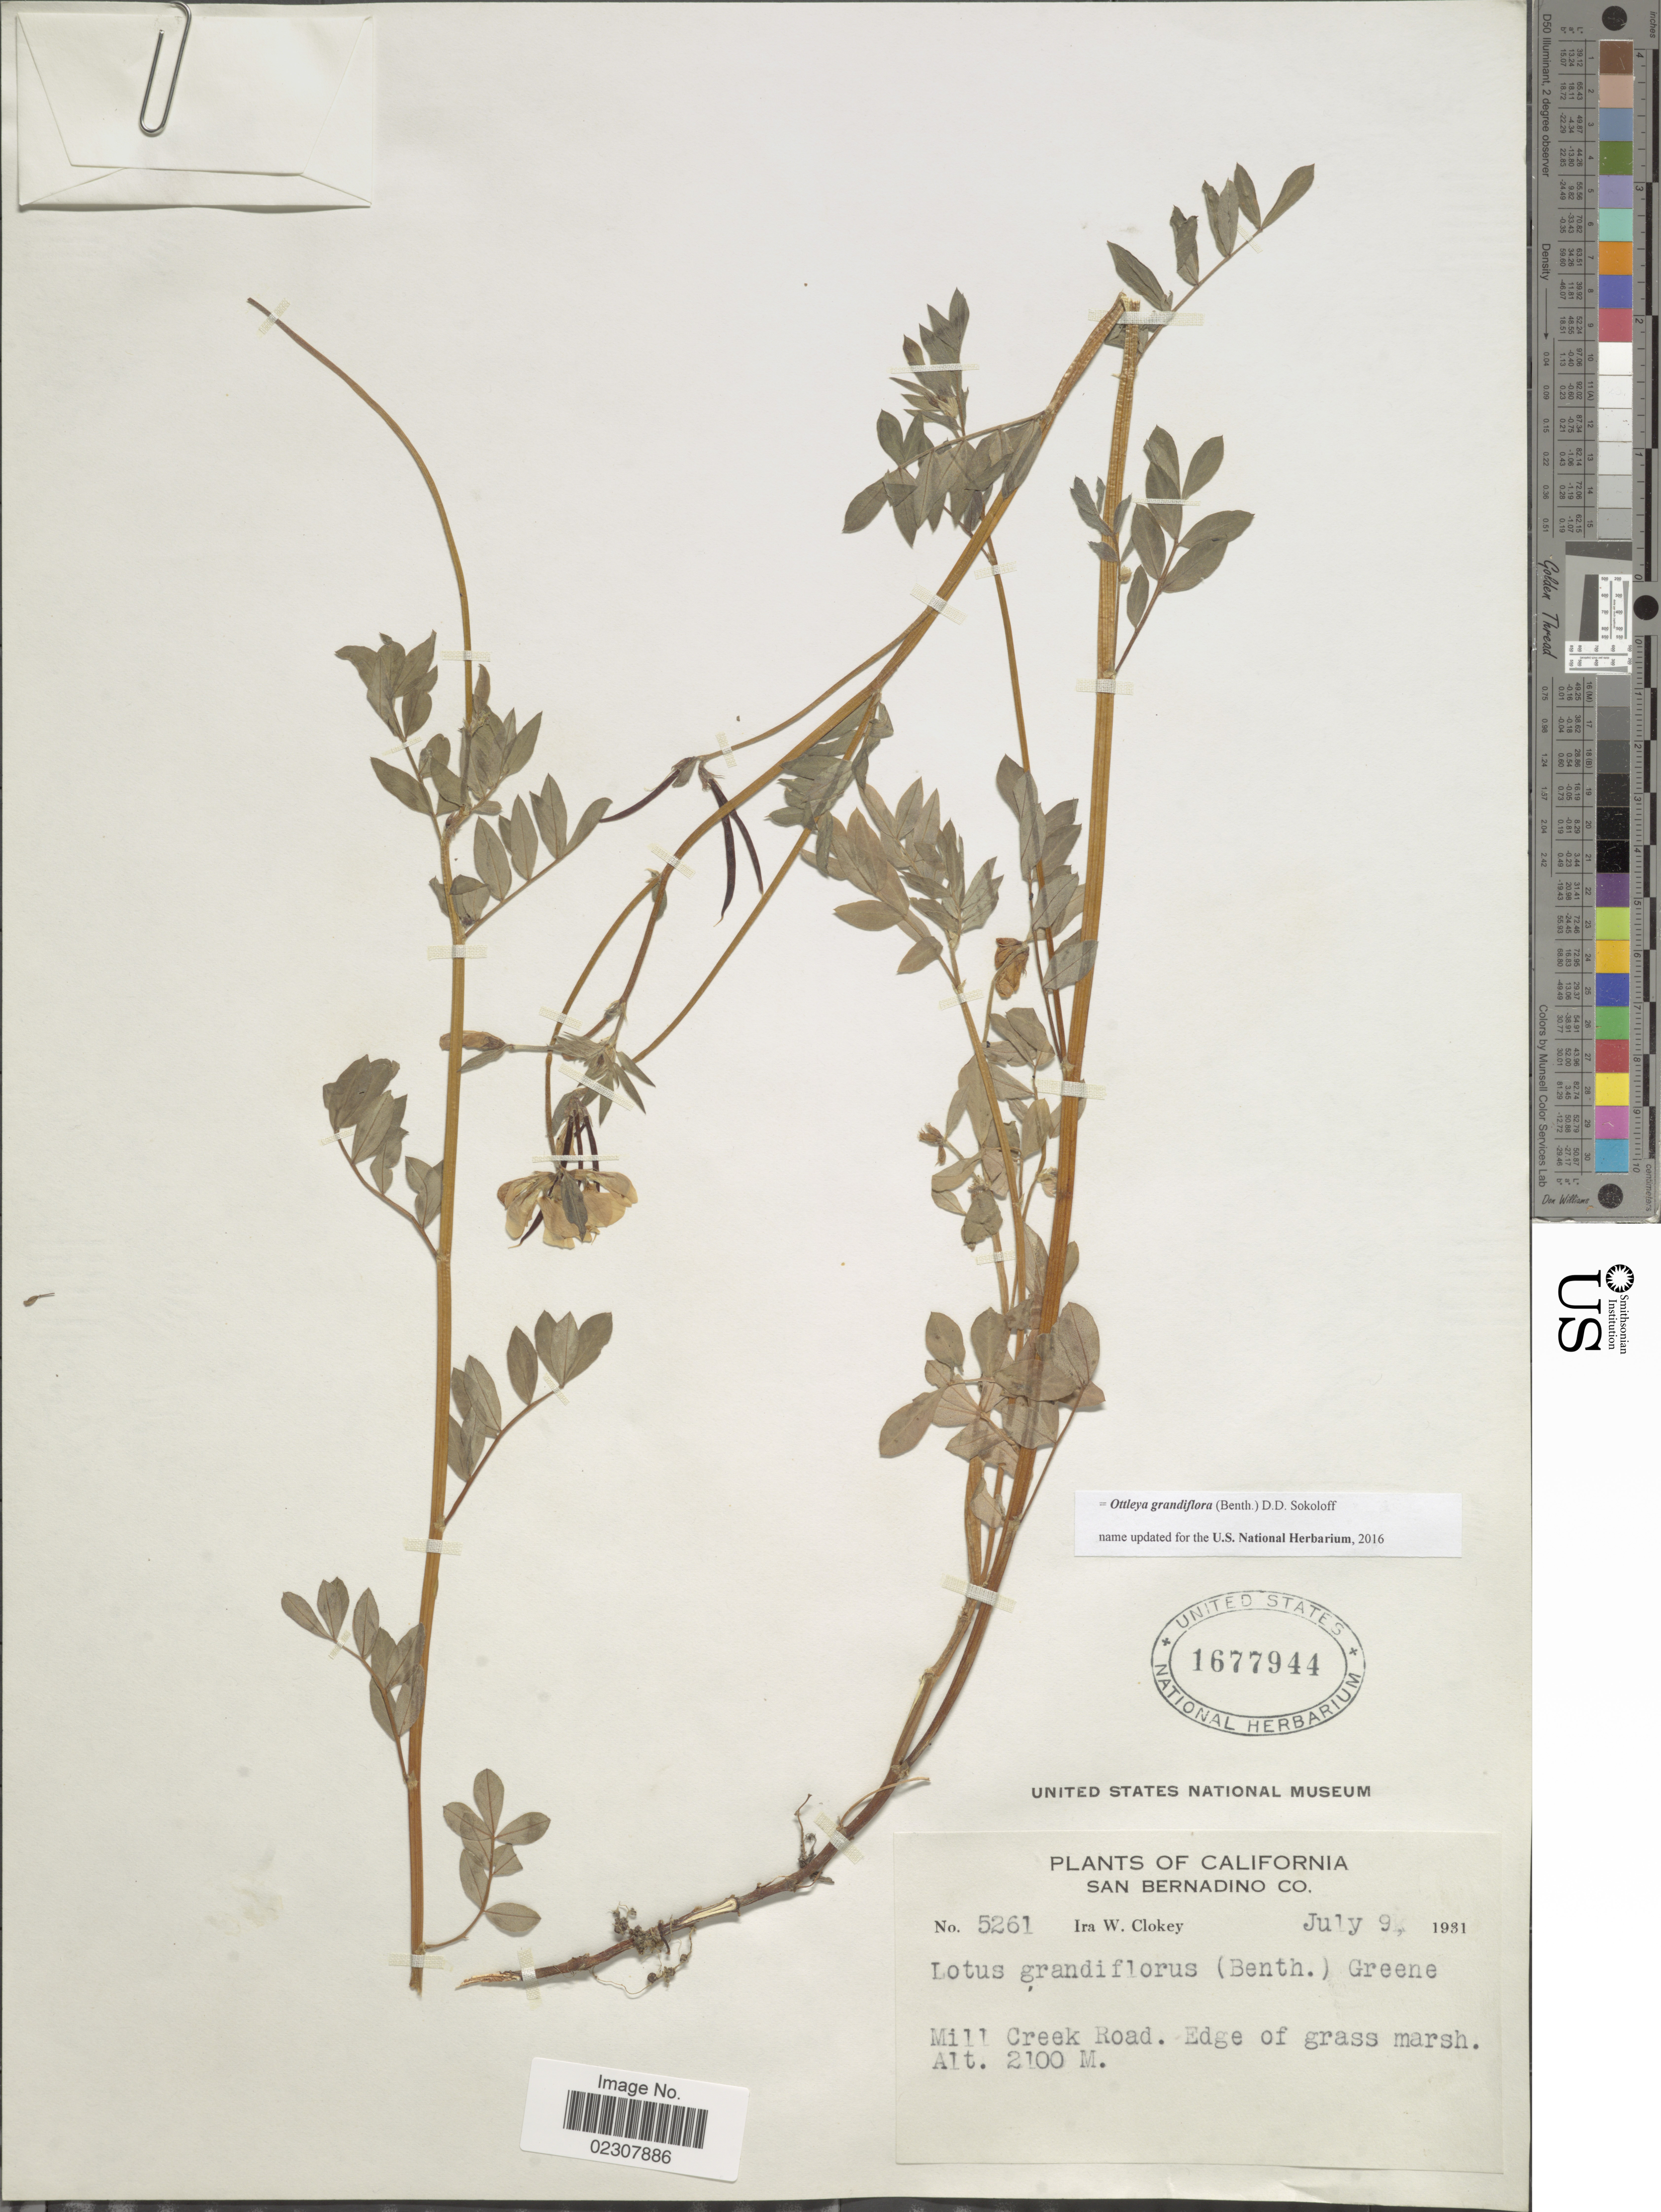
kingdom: Plantae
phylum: Tracheophyta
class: Magnoliopsida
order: Fabales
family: Fabaceae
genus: Ottleya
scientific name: Ottleya grandiflora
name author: (Benth.) D.D. Sokoloff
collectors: I. W. Clokey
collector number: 5261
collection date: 1931-07-09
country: United States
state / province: California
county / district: San Bernardino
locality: Mill Creek Road, Edge of grass marsh.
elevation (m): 2100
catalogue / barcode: US 1677944